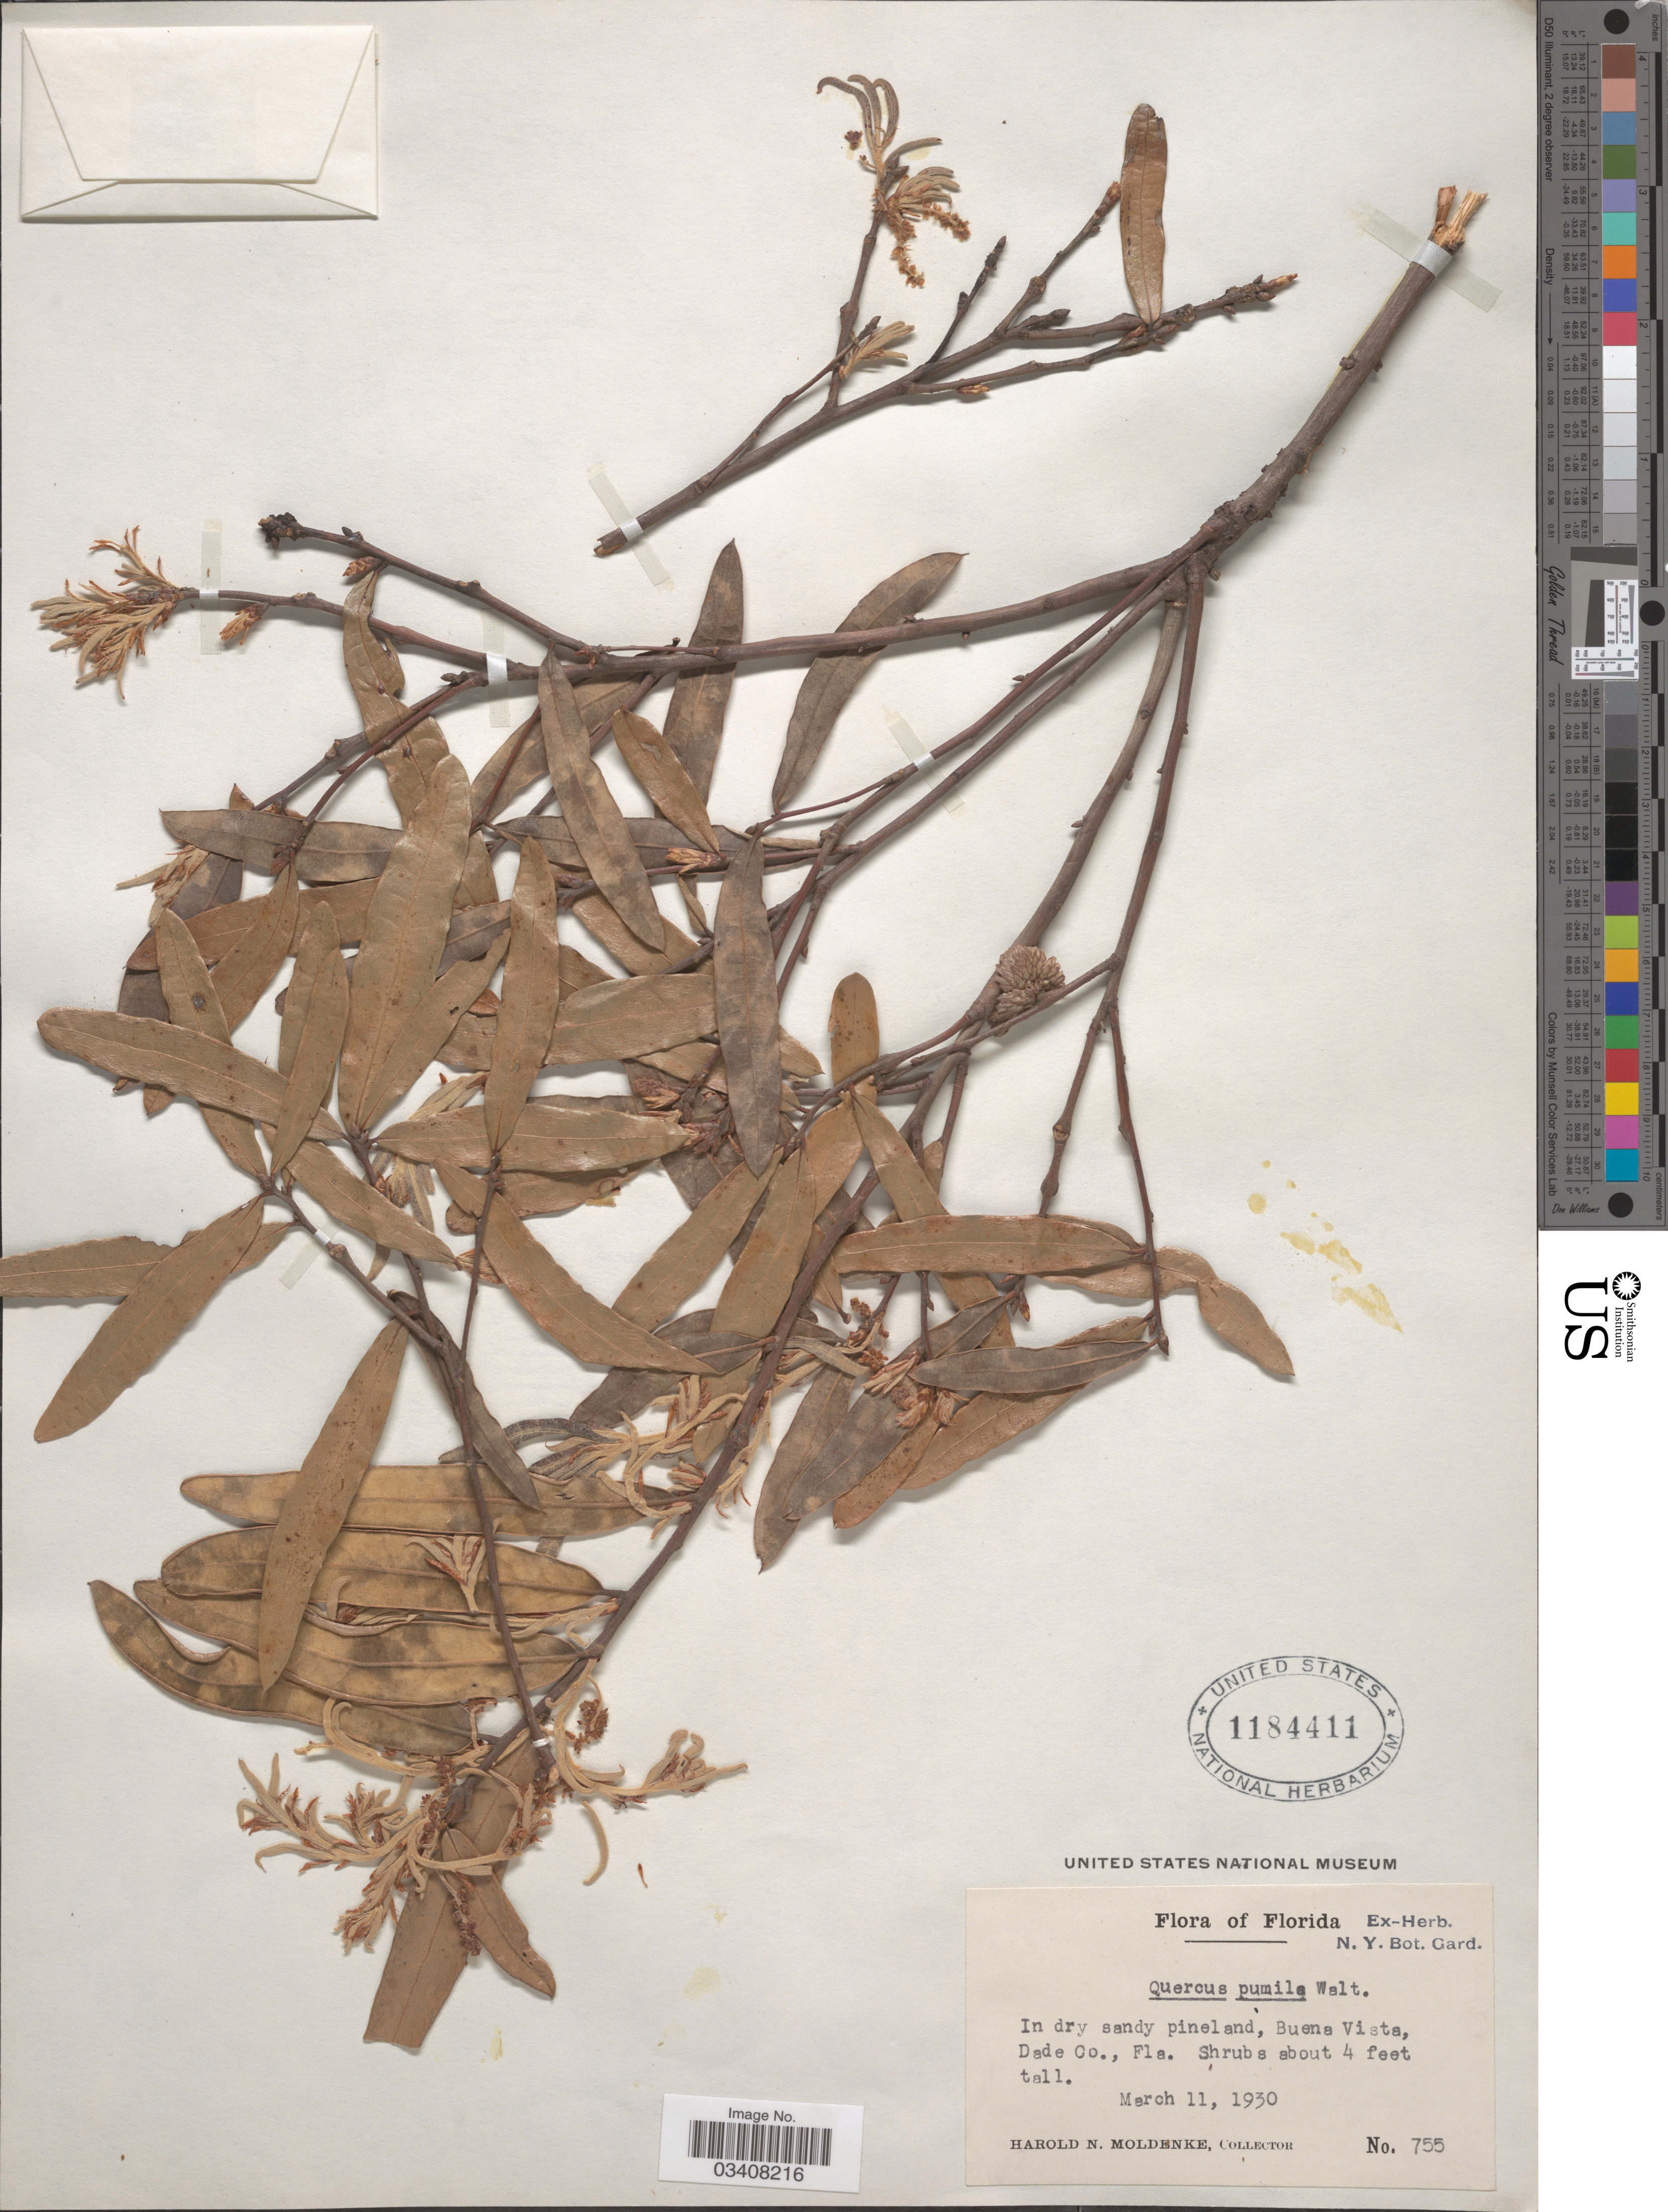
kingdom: Plantae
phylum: Tracheophyta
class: Magnoliopsida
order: Fagales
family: Fagaceae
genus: Quercus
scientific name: Quercus pumila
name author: Walter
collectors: H. N. Moldenke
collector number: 755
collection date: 1930-03-11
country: United States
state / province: Florida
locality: Buena Vista, Dade Co.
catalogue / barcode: US 1184411